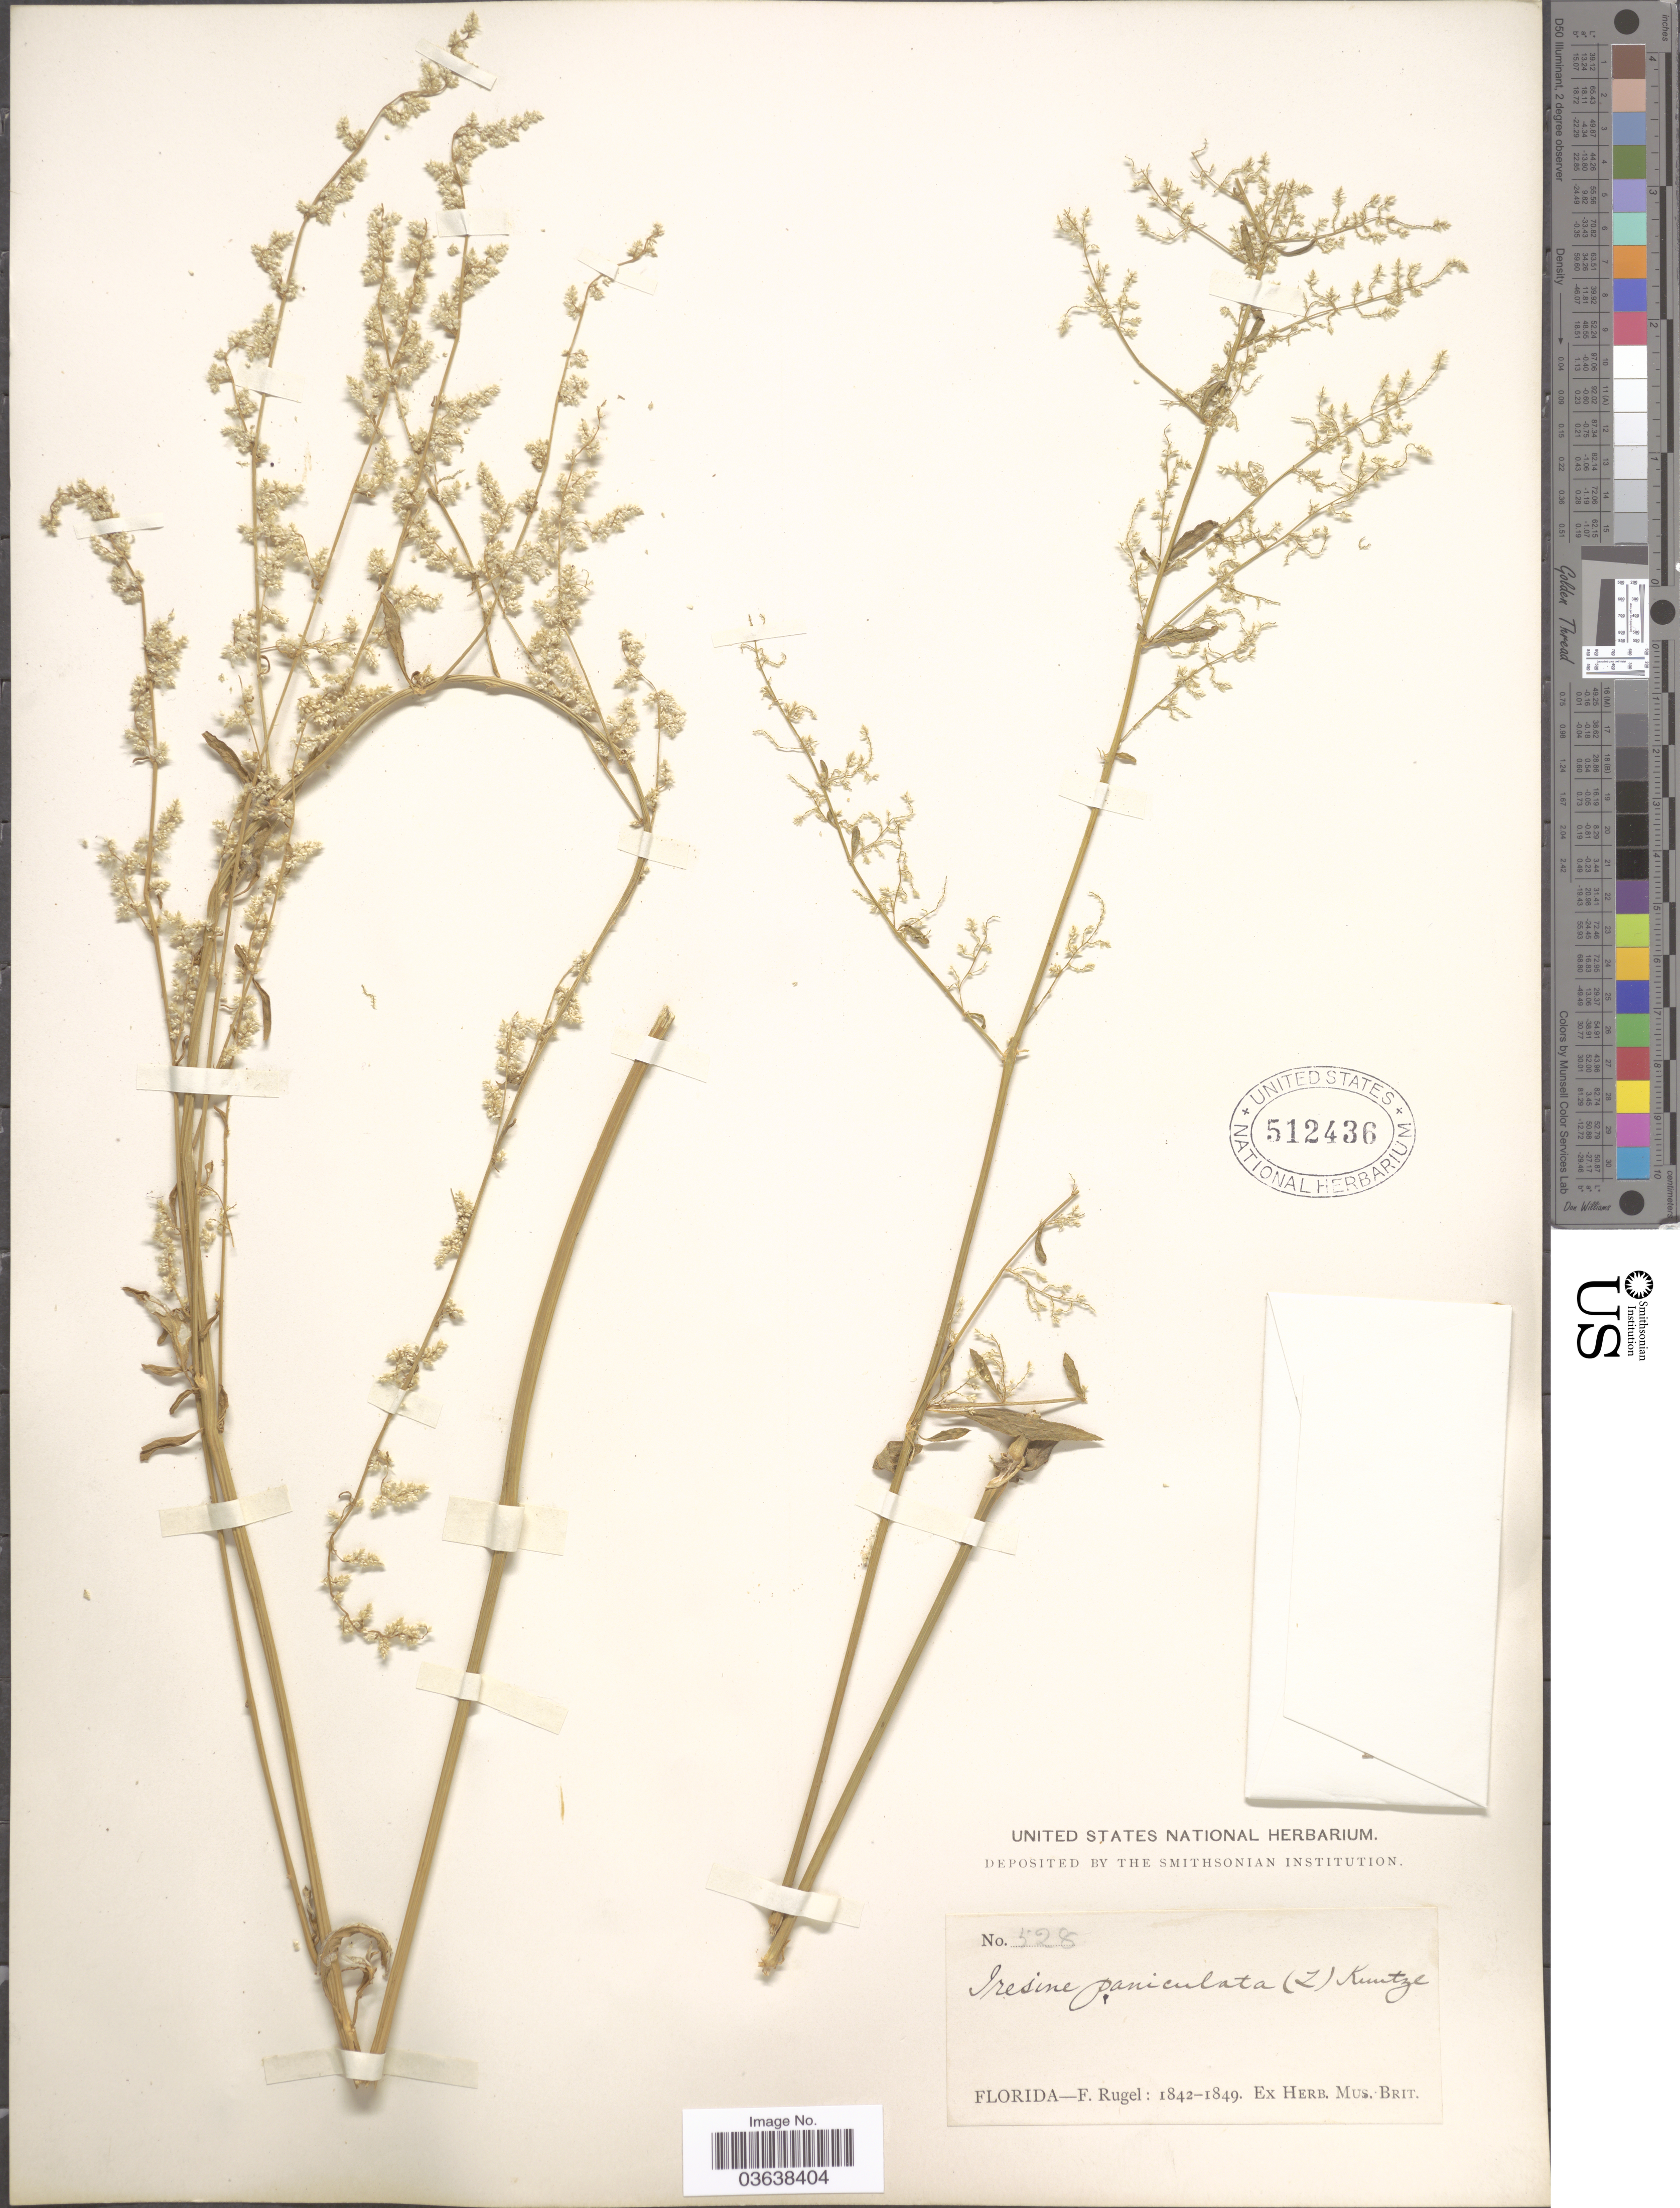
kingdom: Plantae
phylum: Tracheophyta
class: Magnoliopsida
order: Caryophyllales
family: Amaranthaceae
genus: Iresine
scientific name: Iresine celosia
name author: L.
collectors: F. Rugel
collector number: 528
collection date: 1842/1849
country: United States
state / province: Florida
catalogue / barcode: US 512436